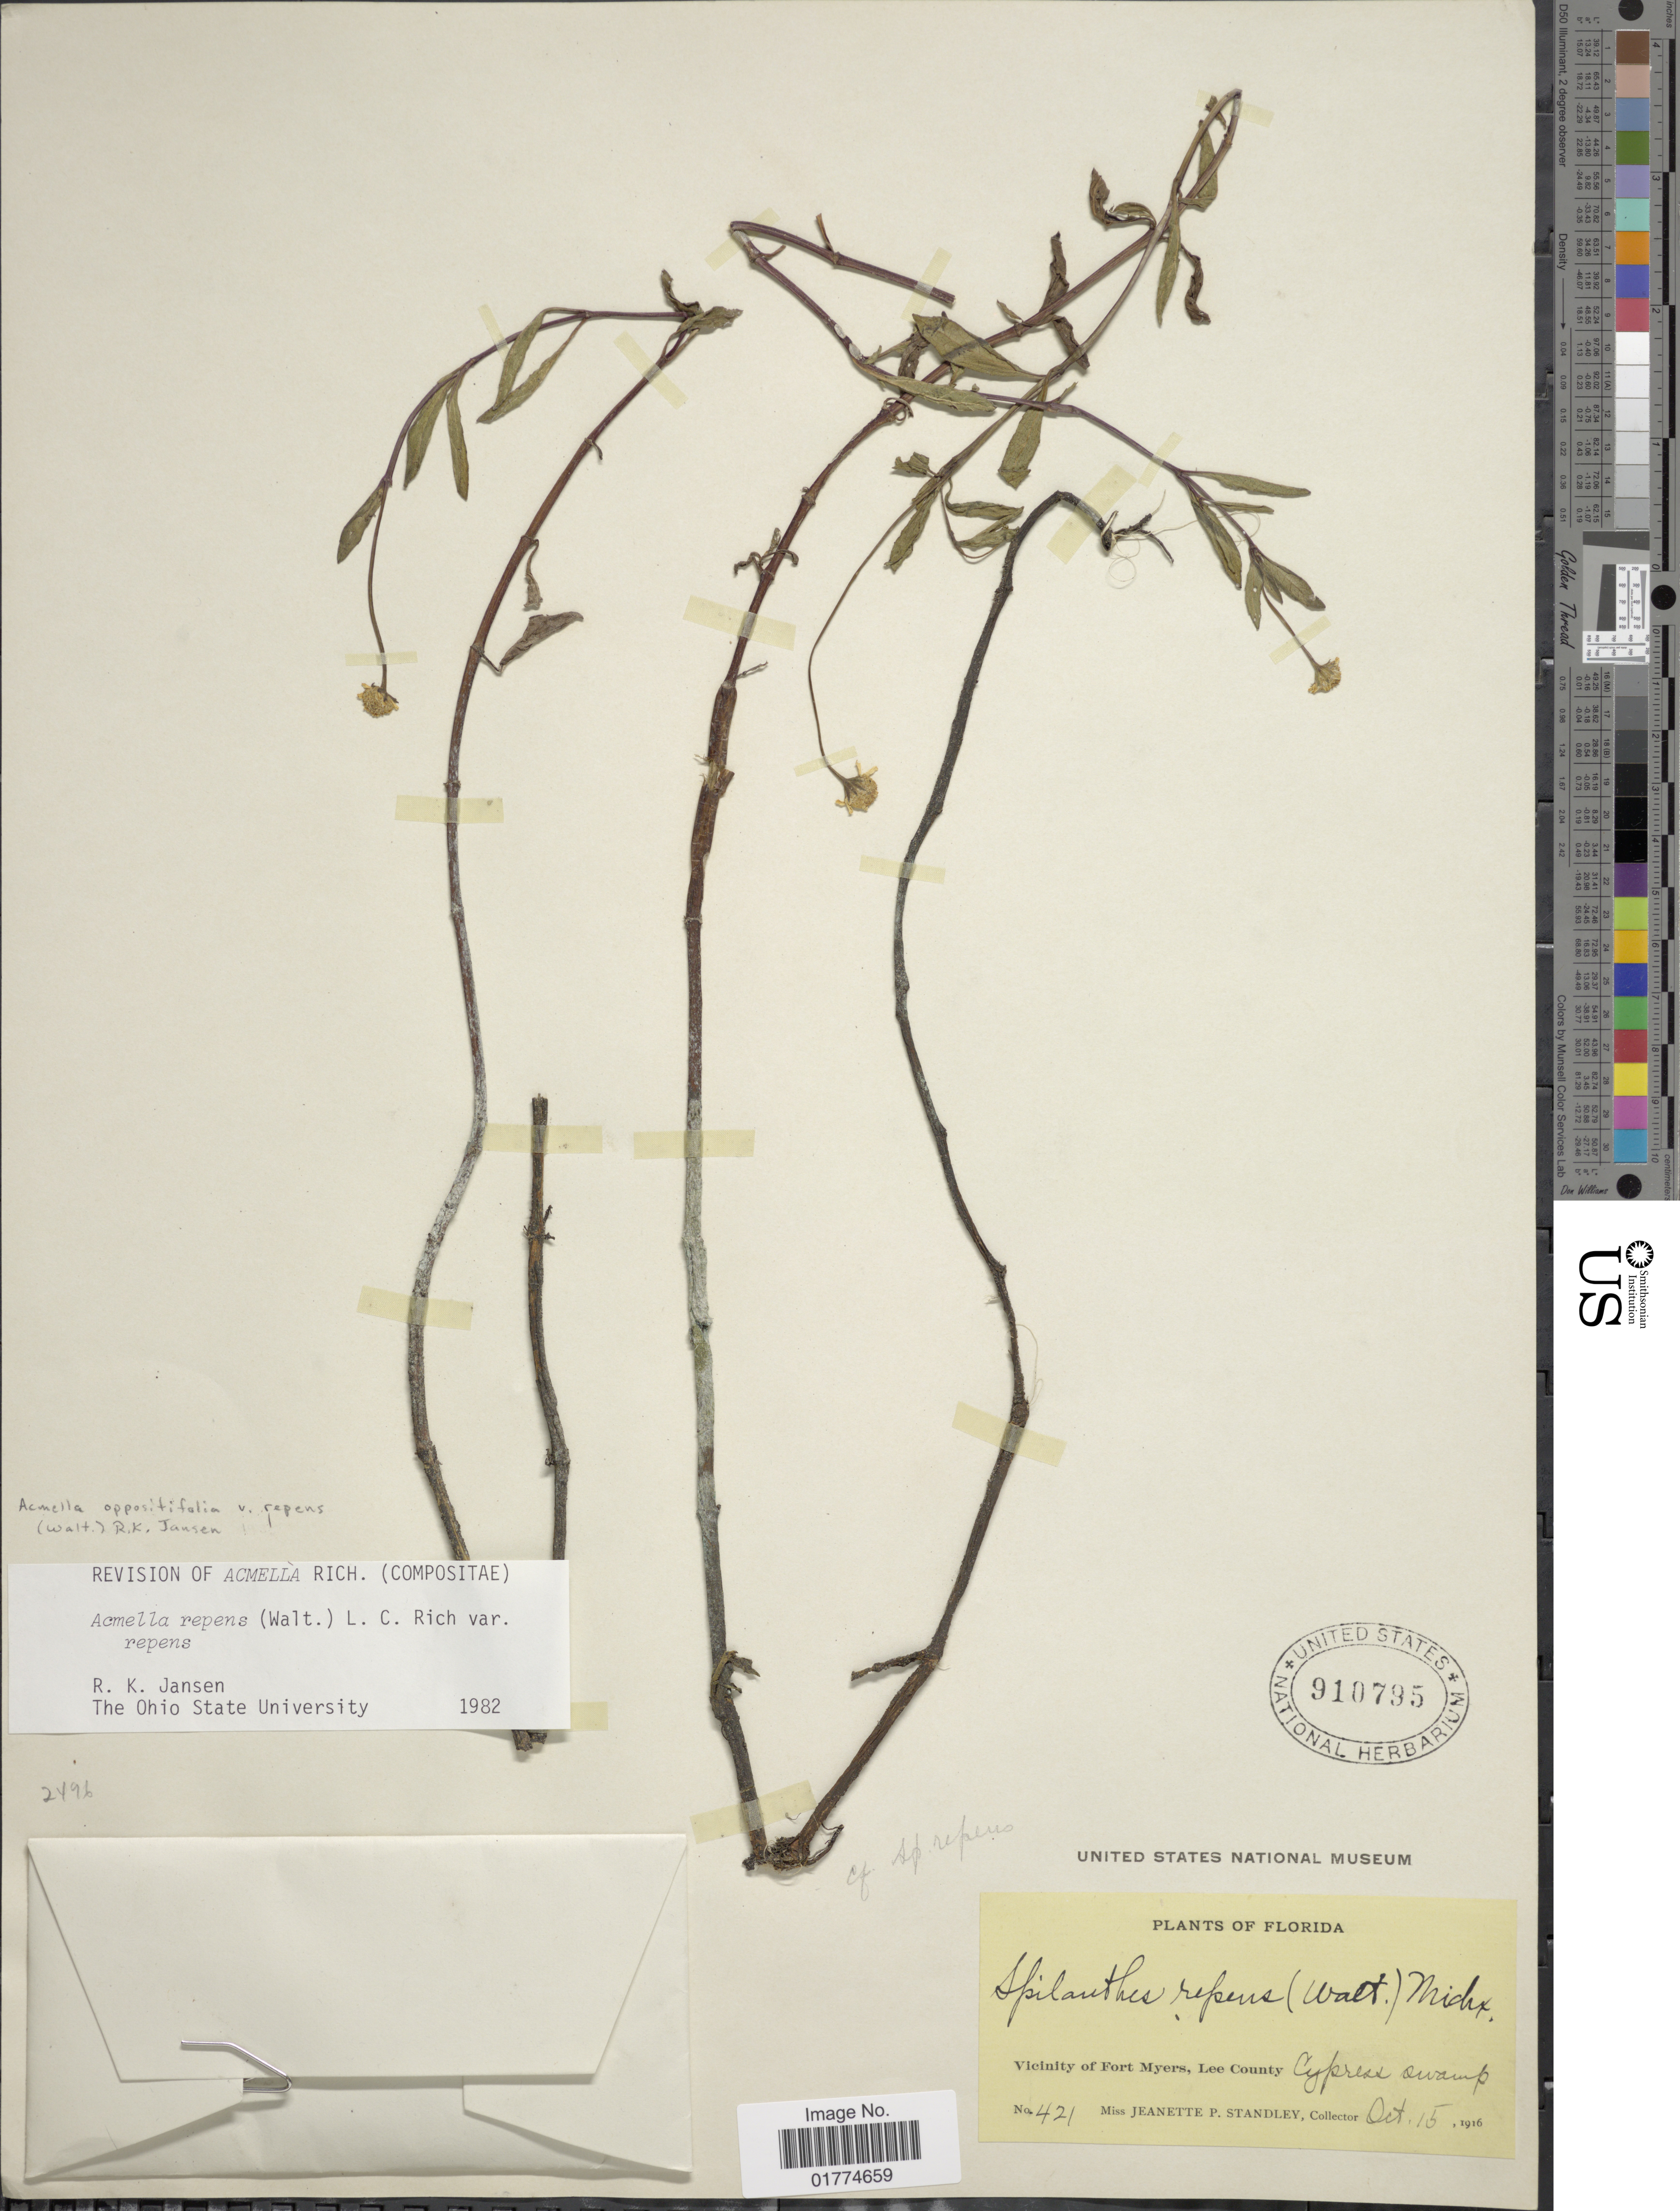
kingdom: Plantae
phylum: Tracheophyta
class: Magnoliopsida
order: Asterales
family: Asteraceae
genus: Acmella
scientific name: Acmella oppositifolia var. repens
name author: (Walter) R.K. Jansen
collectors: J. P. Standley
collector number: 421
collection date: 1916-10-15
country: United States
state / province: Florida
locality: Vicinity of Fort Myers, Lee County. Cypress swamp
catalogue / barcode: US 910795